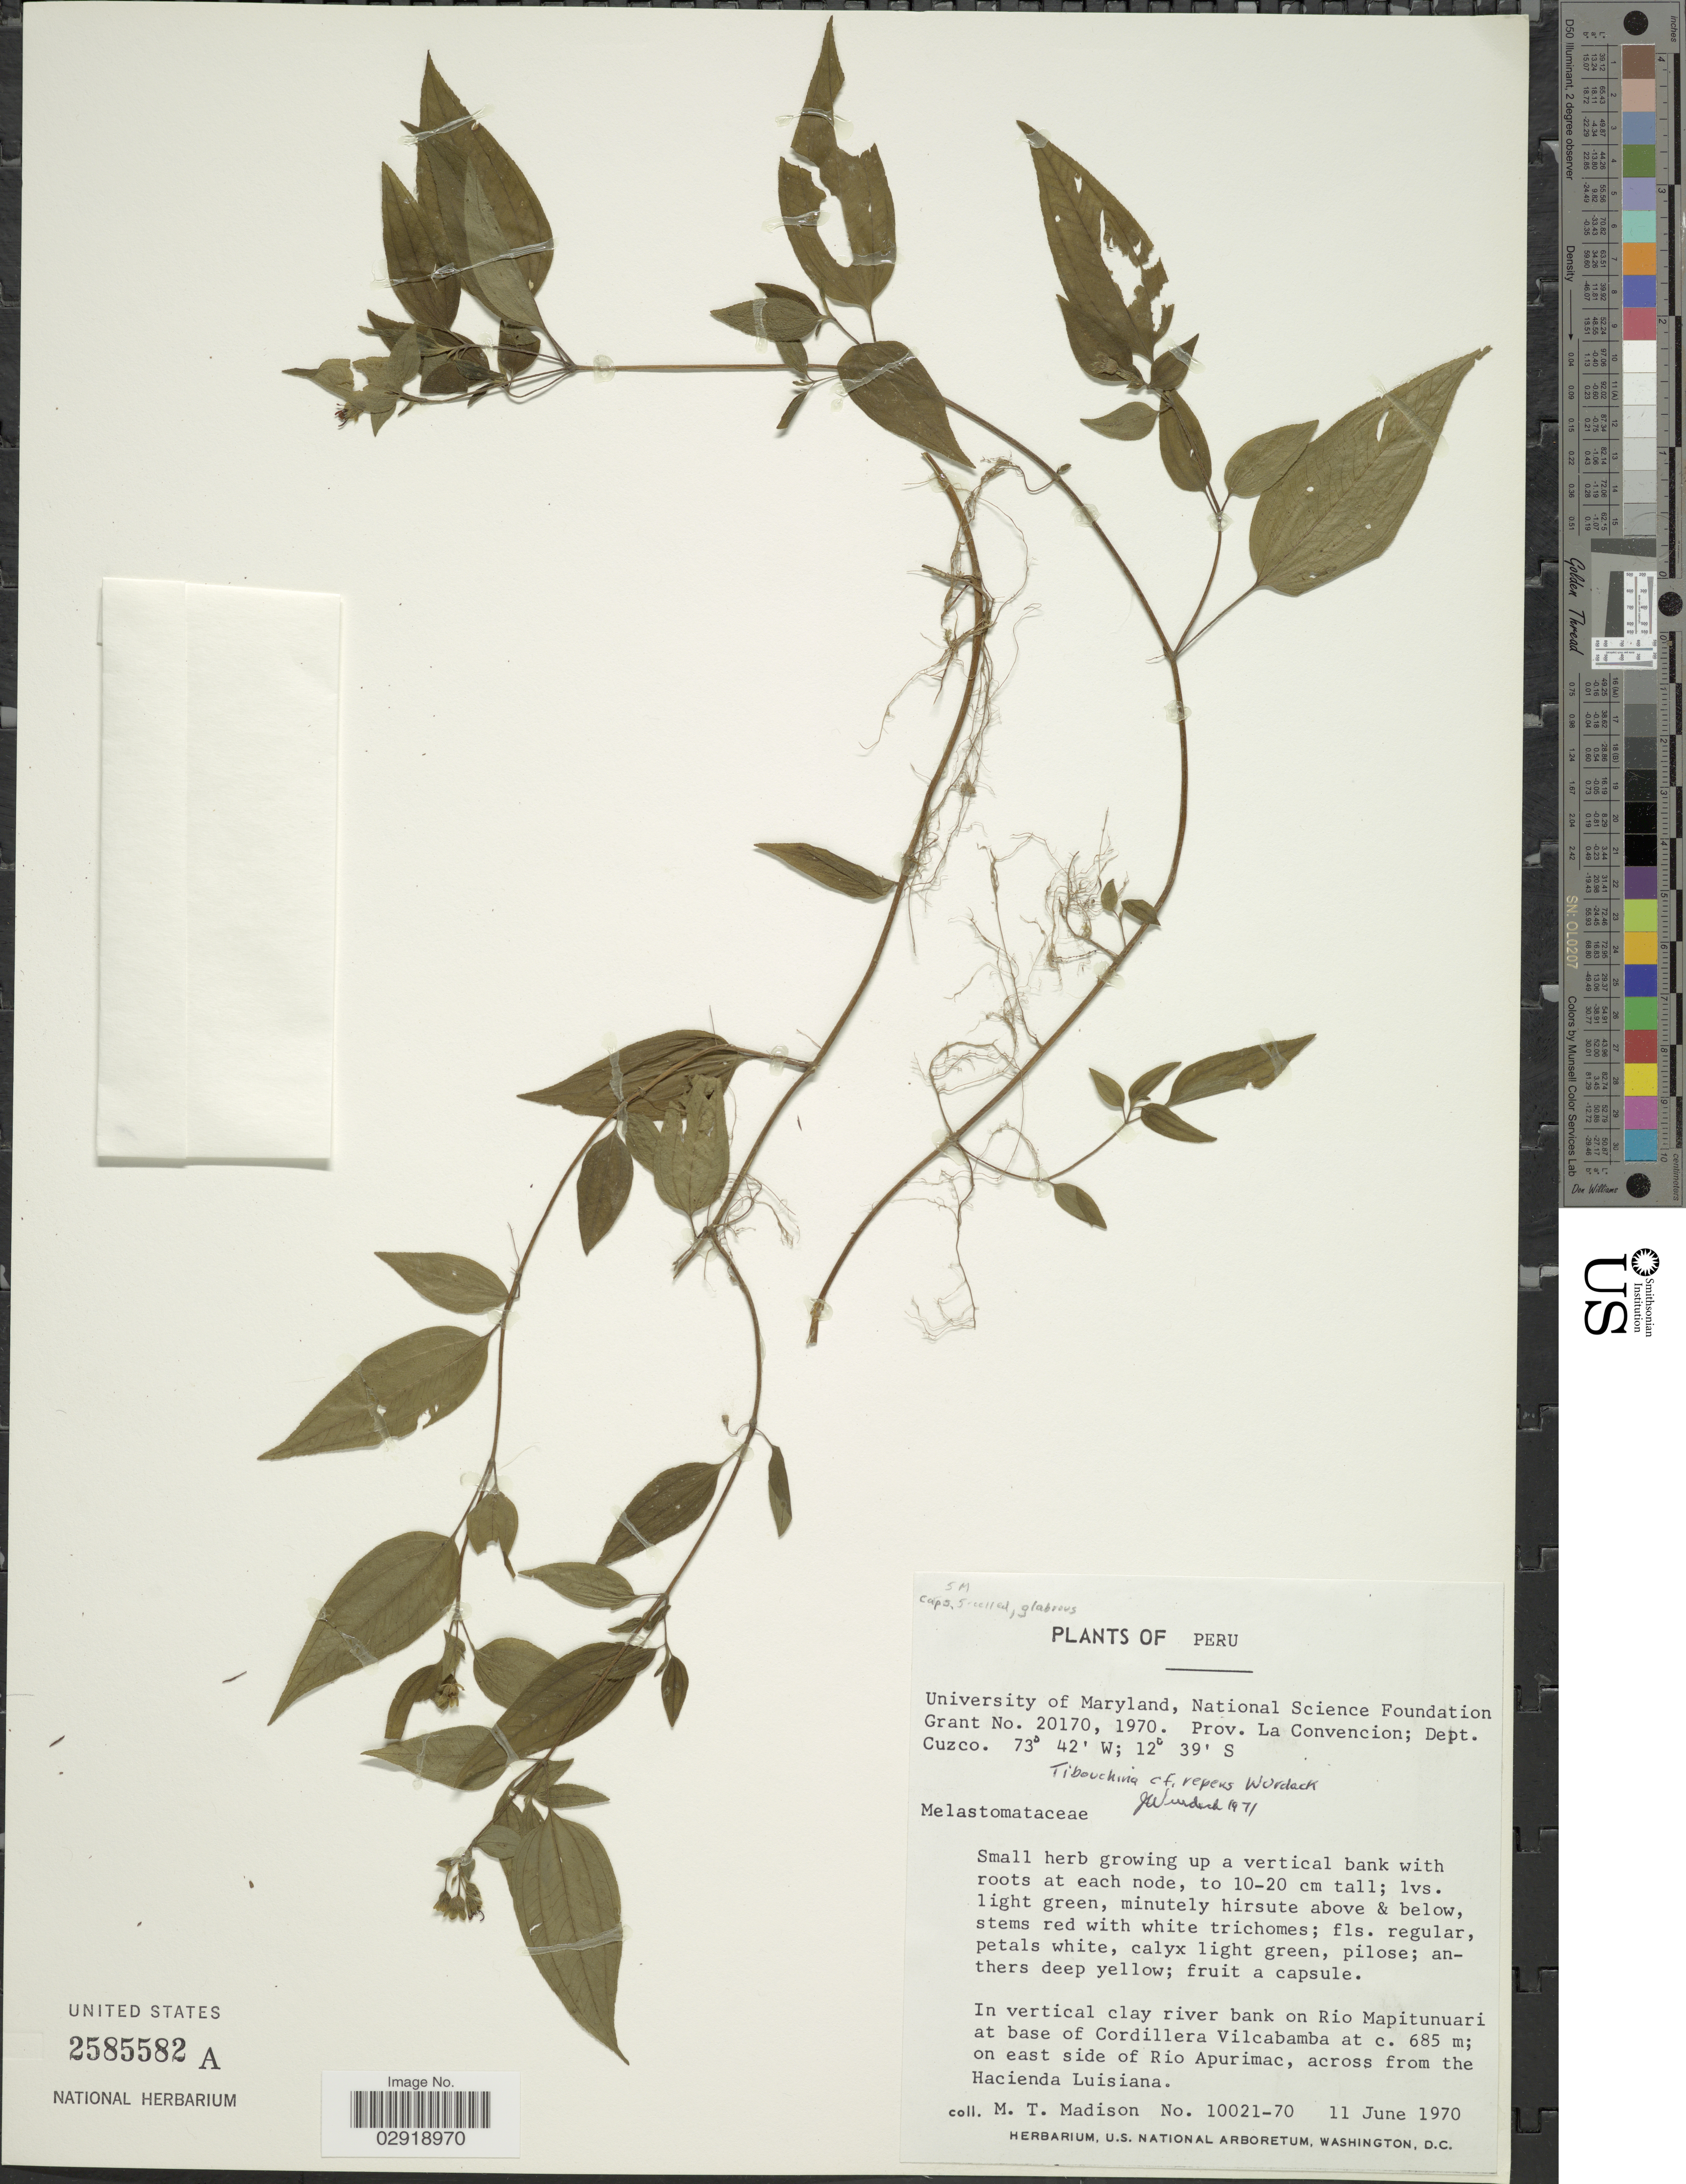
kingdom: Plantae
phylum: Tracheophyta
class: Magnoliopsida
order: Myrtales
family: Melastomataceae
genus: Chaetogastra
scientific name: Chaetogastra repens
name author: (Wurdack) P.J.F. Guim. & Michelang.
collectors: M. T. Madison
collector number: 10021-70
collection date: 1970-06-11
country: Peru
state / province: Cusco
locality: Prov. La Convencion; Dept. Cuzco. In vertical clay river bank on Rio Mapitunuari at base of Cordillera Vilcabamba; on east side of Rio Apurimac, across from the Hacienda Luisiana.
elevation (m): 685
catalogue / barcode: US 2585582A